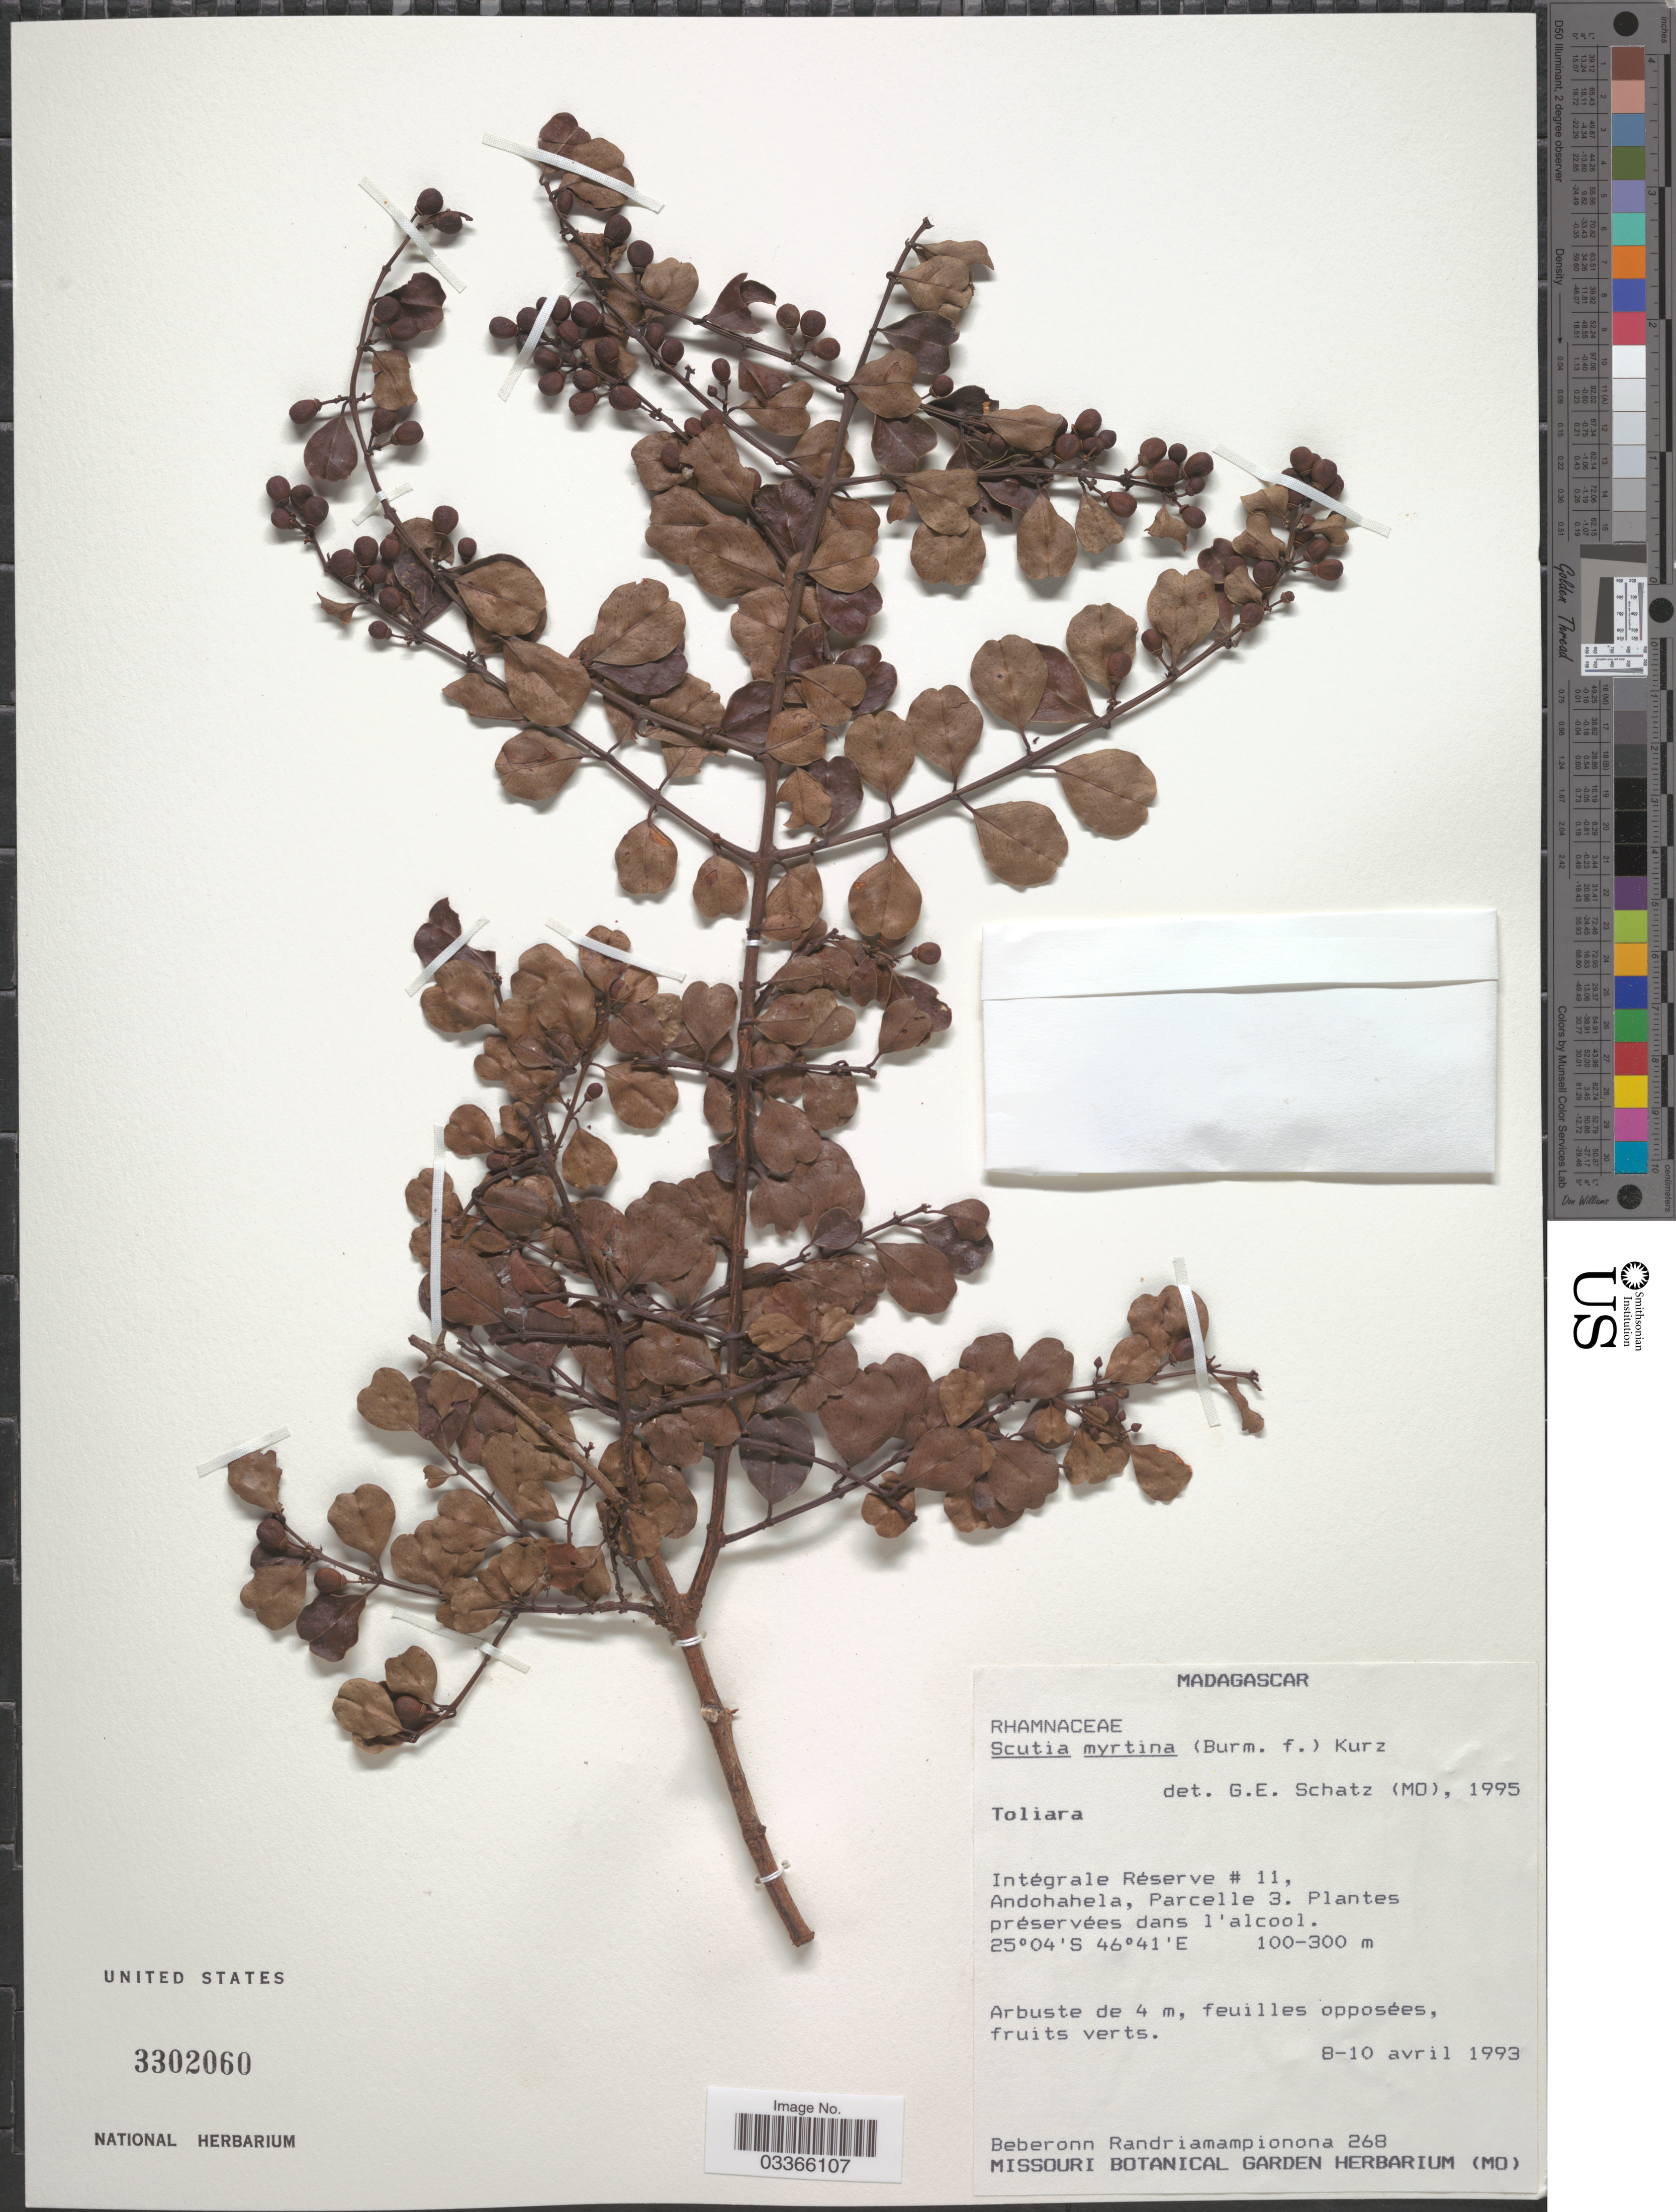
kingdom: Plantae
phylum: Tracheophyta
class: Magnoliopsida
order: Rosales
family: Rhamnaceae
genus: Scutia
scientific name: Scutia myrtina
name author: (Burm. f.) Kurz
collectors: B. Randriamampionona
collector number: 268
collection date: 1993-04-08/1993-04-10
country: Madagascar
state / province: Anosy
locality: Intégrale Réserve # 11, Andohahela, Parcelle 3.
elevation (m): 100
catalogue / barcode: US 3302060